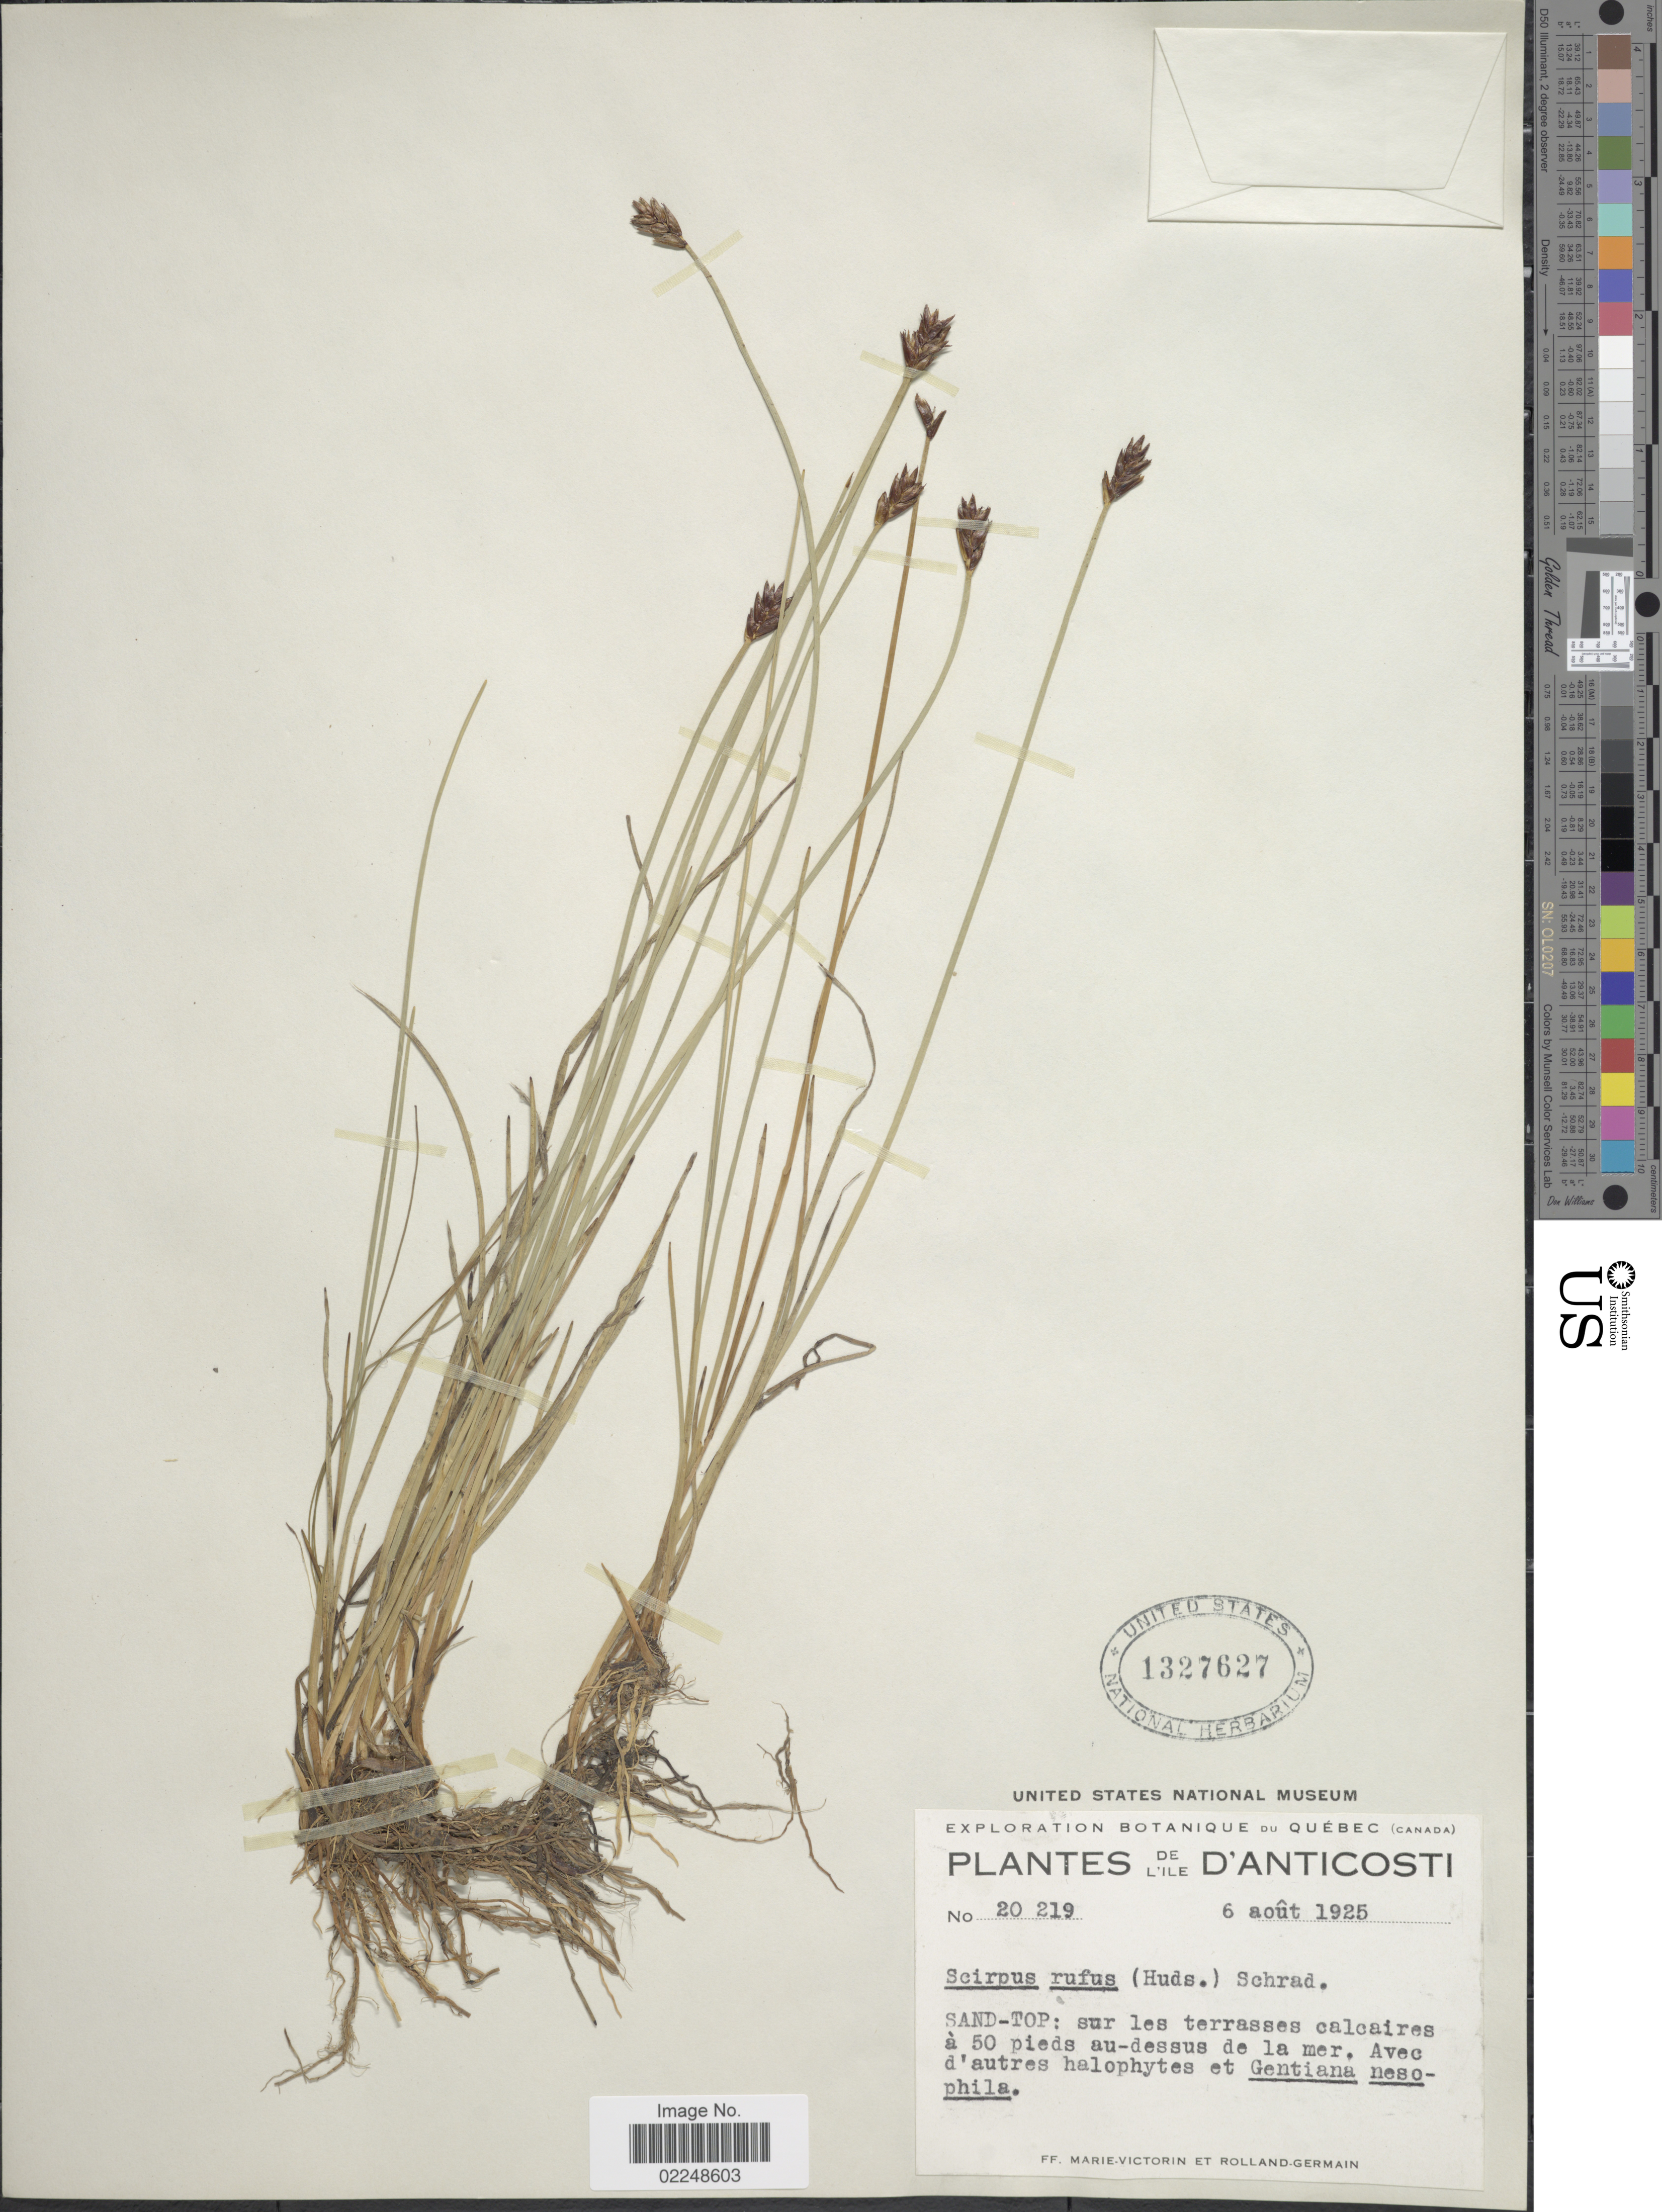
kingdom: Plantae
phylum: Tracheophyta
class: Liliopsida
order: Poales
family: Cyperaceae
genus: Blysmopsis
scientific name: Blysmopsis rufa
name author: (Huds.) Oteng-Yeb.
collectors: F. Marie-Victorin & Rolland-Germain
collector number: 20219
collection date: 1925-08-06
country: Canada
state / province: Quebec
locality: Sand-Top: sur les terrasses calcaires a 50 pieds au-dessus de la mer.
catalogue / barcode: US 1327627